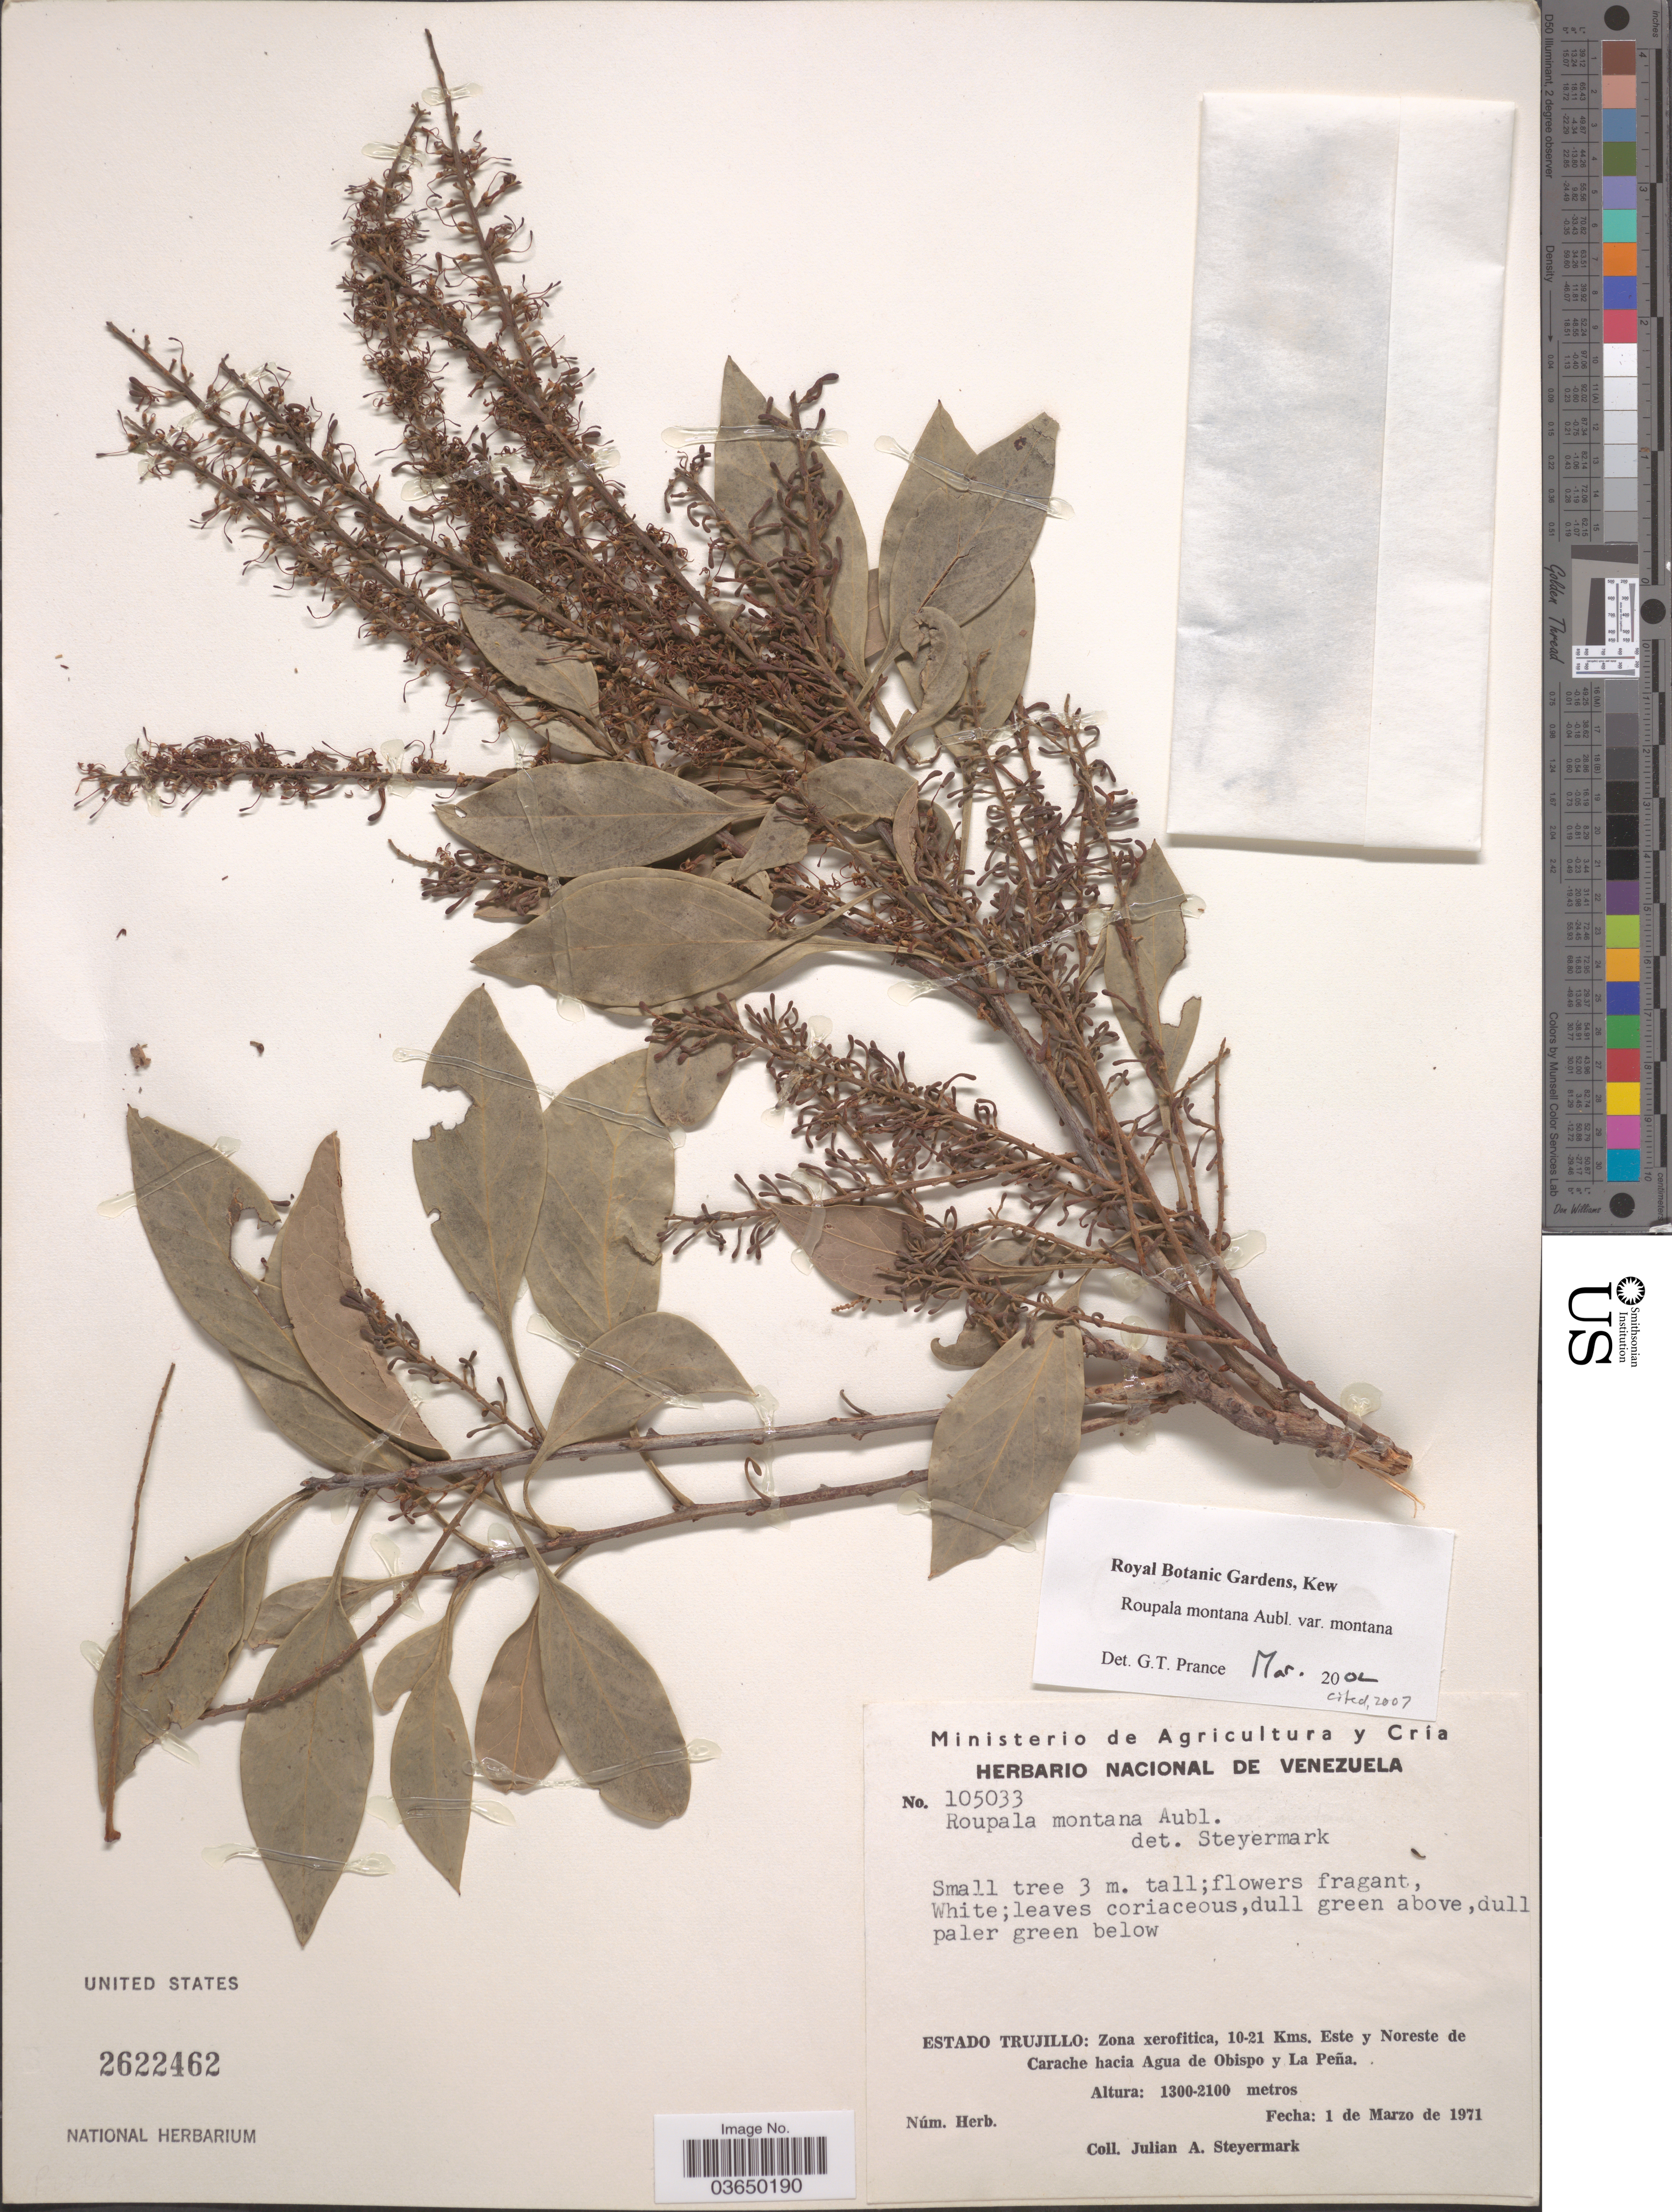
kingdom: Plantae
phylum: Tracheophyta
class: Magnoliopsida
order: Proteales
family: Proteaceae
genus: Roupala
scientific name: Roupala montana var. montana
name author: Aubl.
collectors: J. Steyermark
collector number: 105033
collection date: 1971-03-01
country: Venezuela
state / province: Trujillo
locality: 10-21 Kms. Este y Noreste de Carache hacia Agua de Obispo y La Peña.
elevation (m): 1300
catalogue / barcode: US 2622462